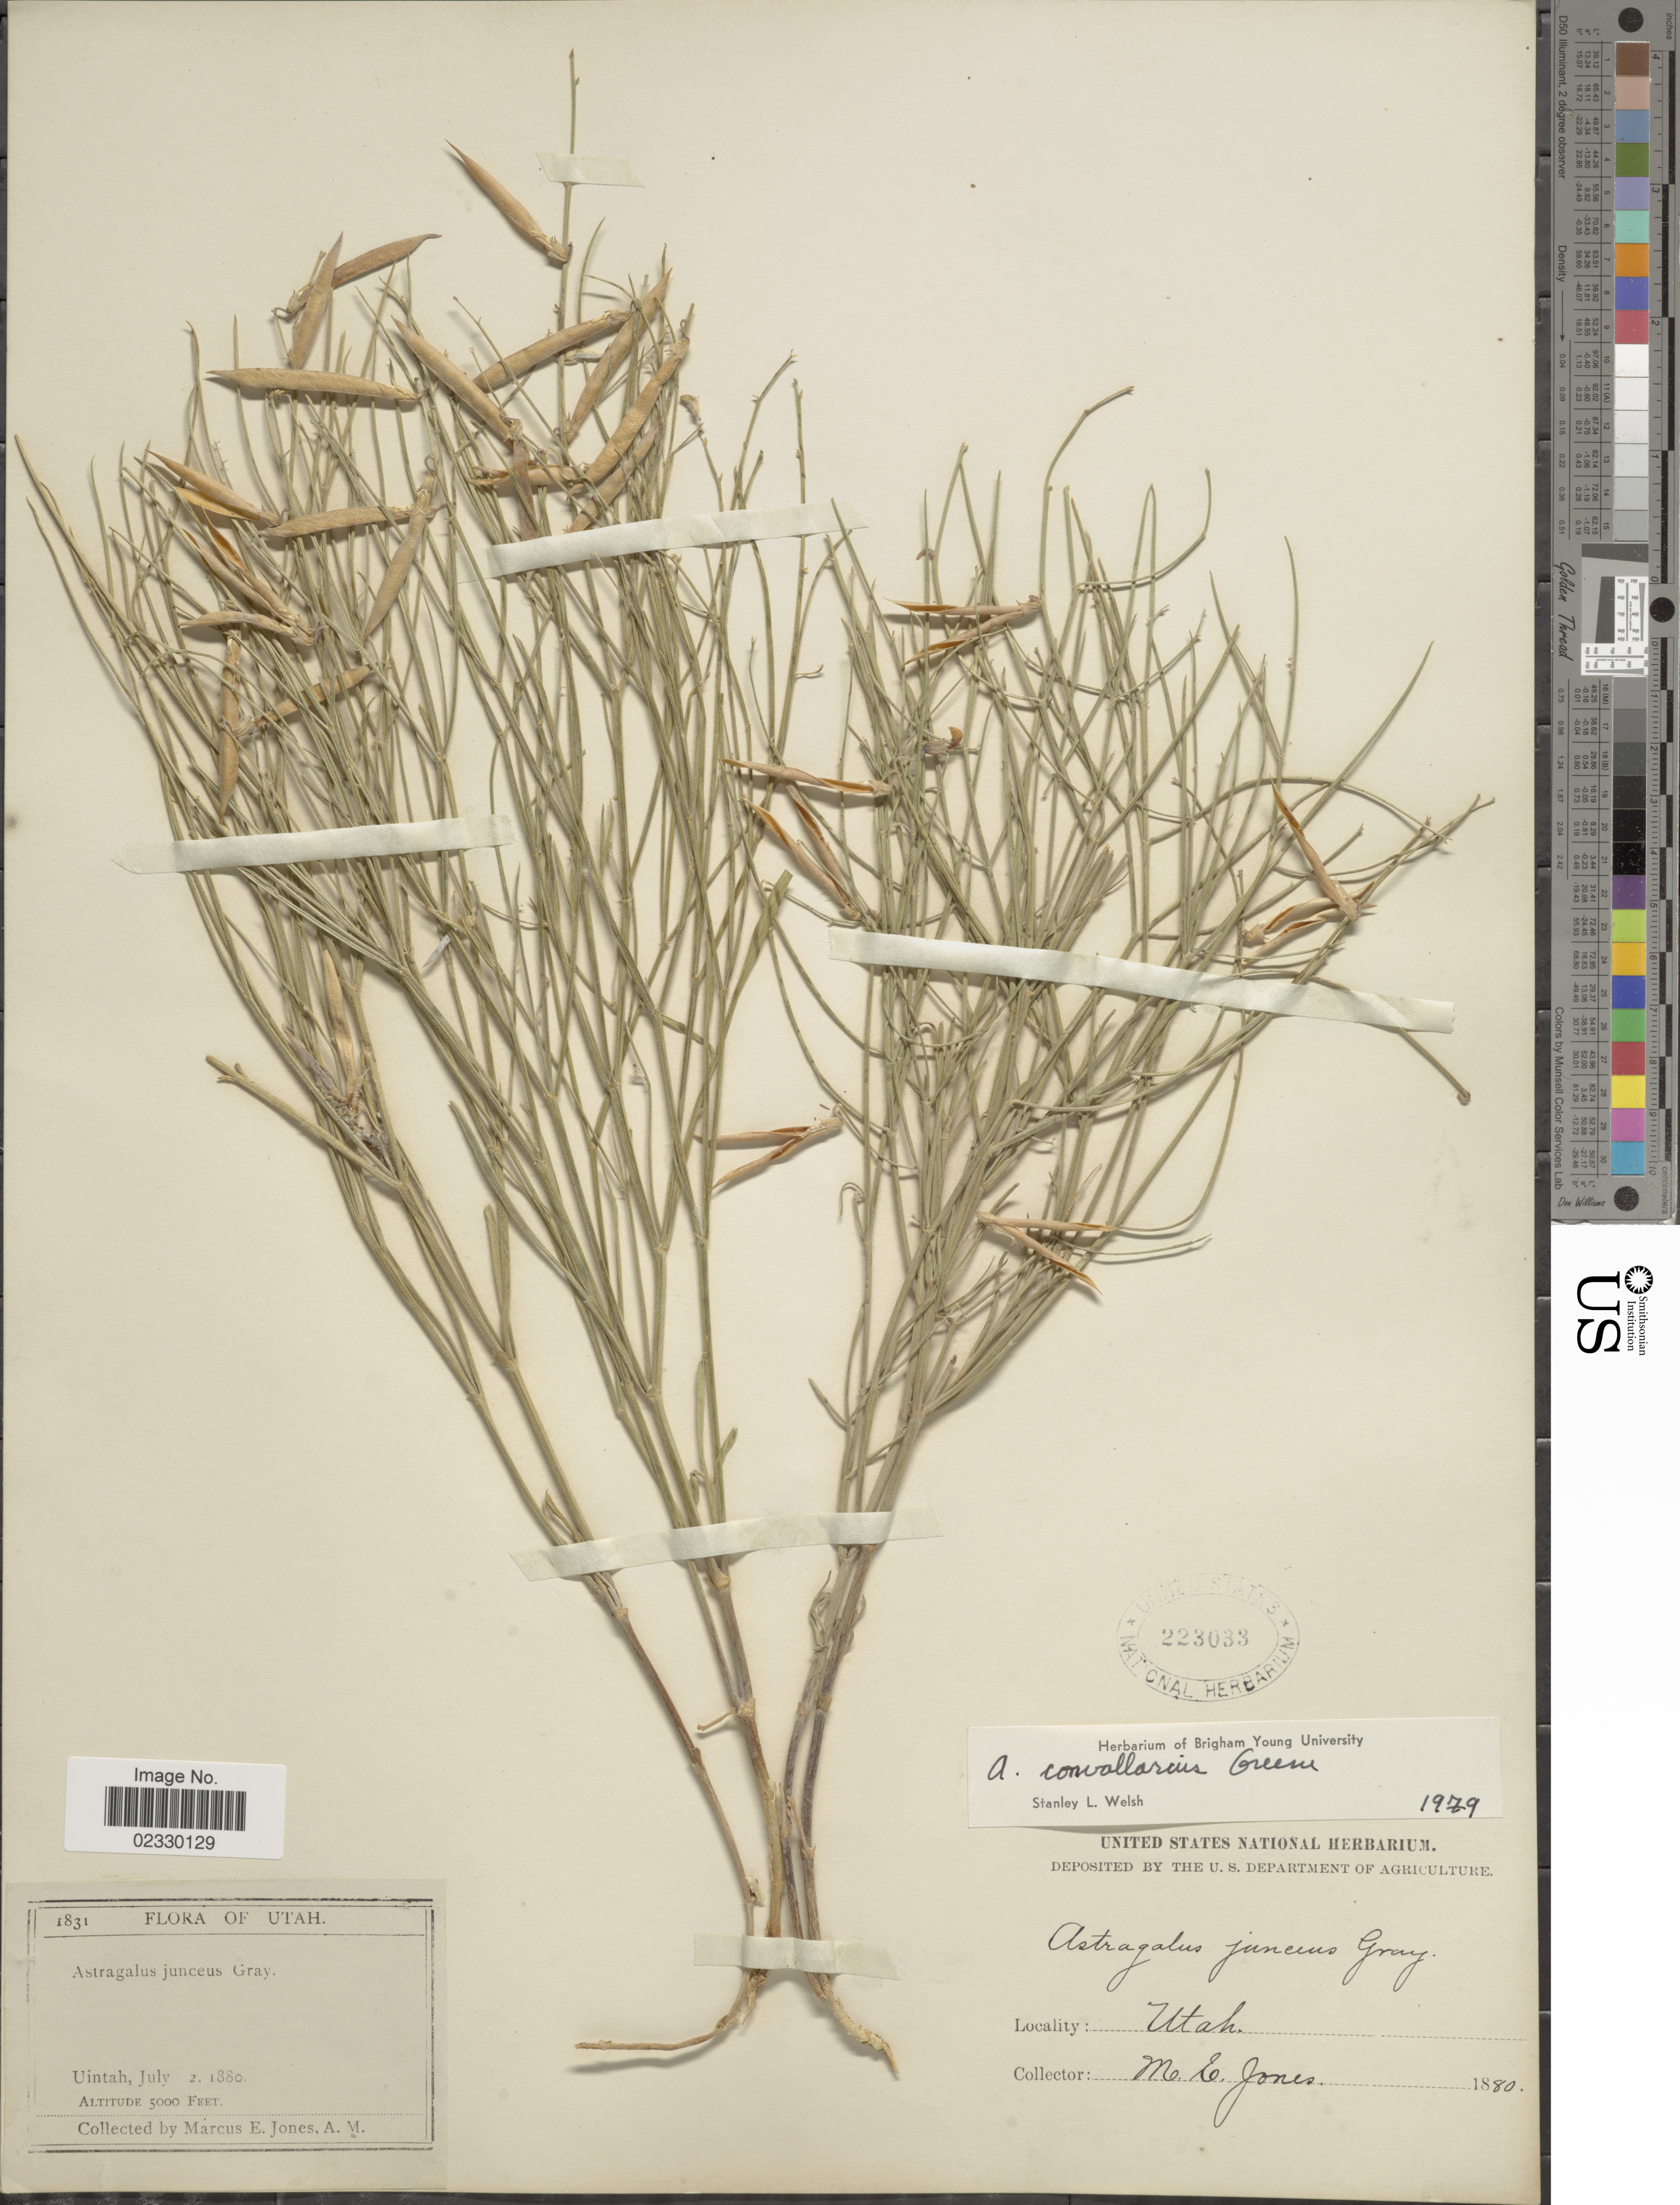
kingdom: Plantae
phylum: Tracheophyta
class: Magnoliopsida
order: Fabales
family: Fabaceae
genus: Astragalus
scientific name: Astragalus convallarius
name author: Greene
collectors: M. E. Jones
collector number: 1831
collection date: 1880-07-02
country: United States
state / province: Utah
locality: Uintah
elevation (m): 1524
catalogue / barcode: US 223033